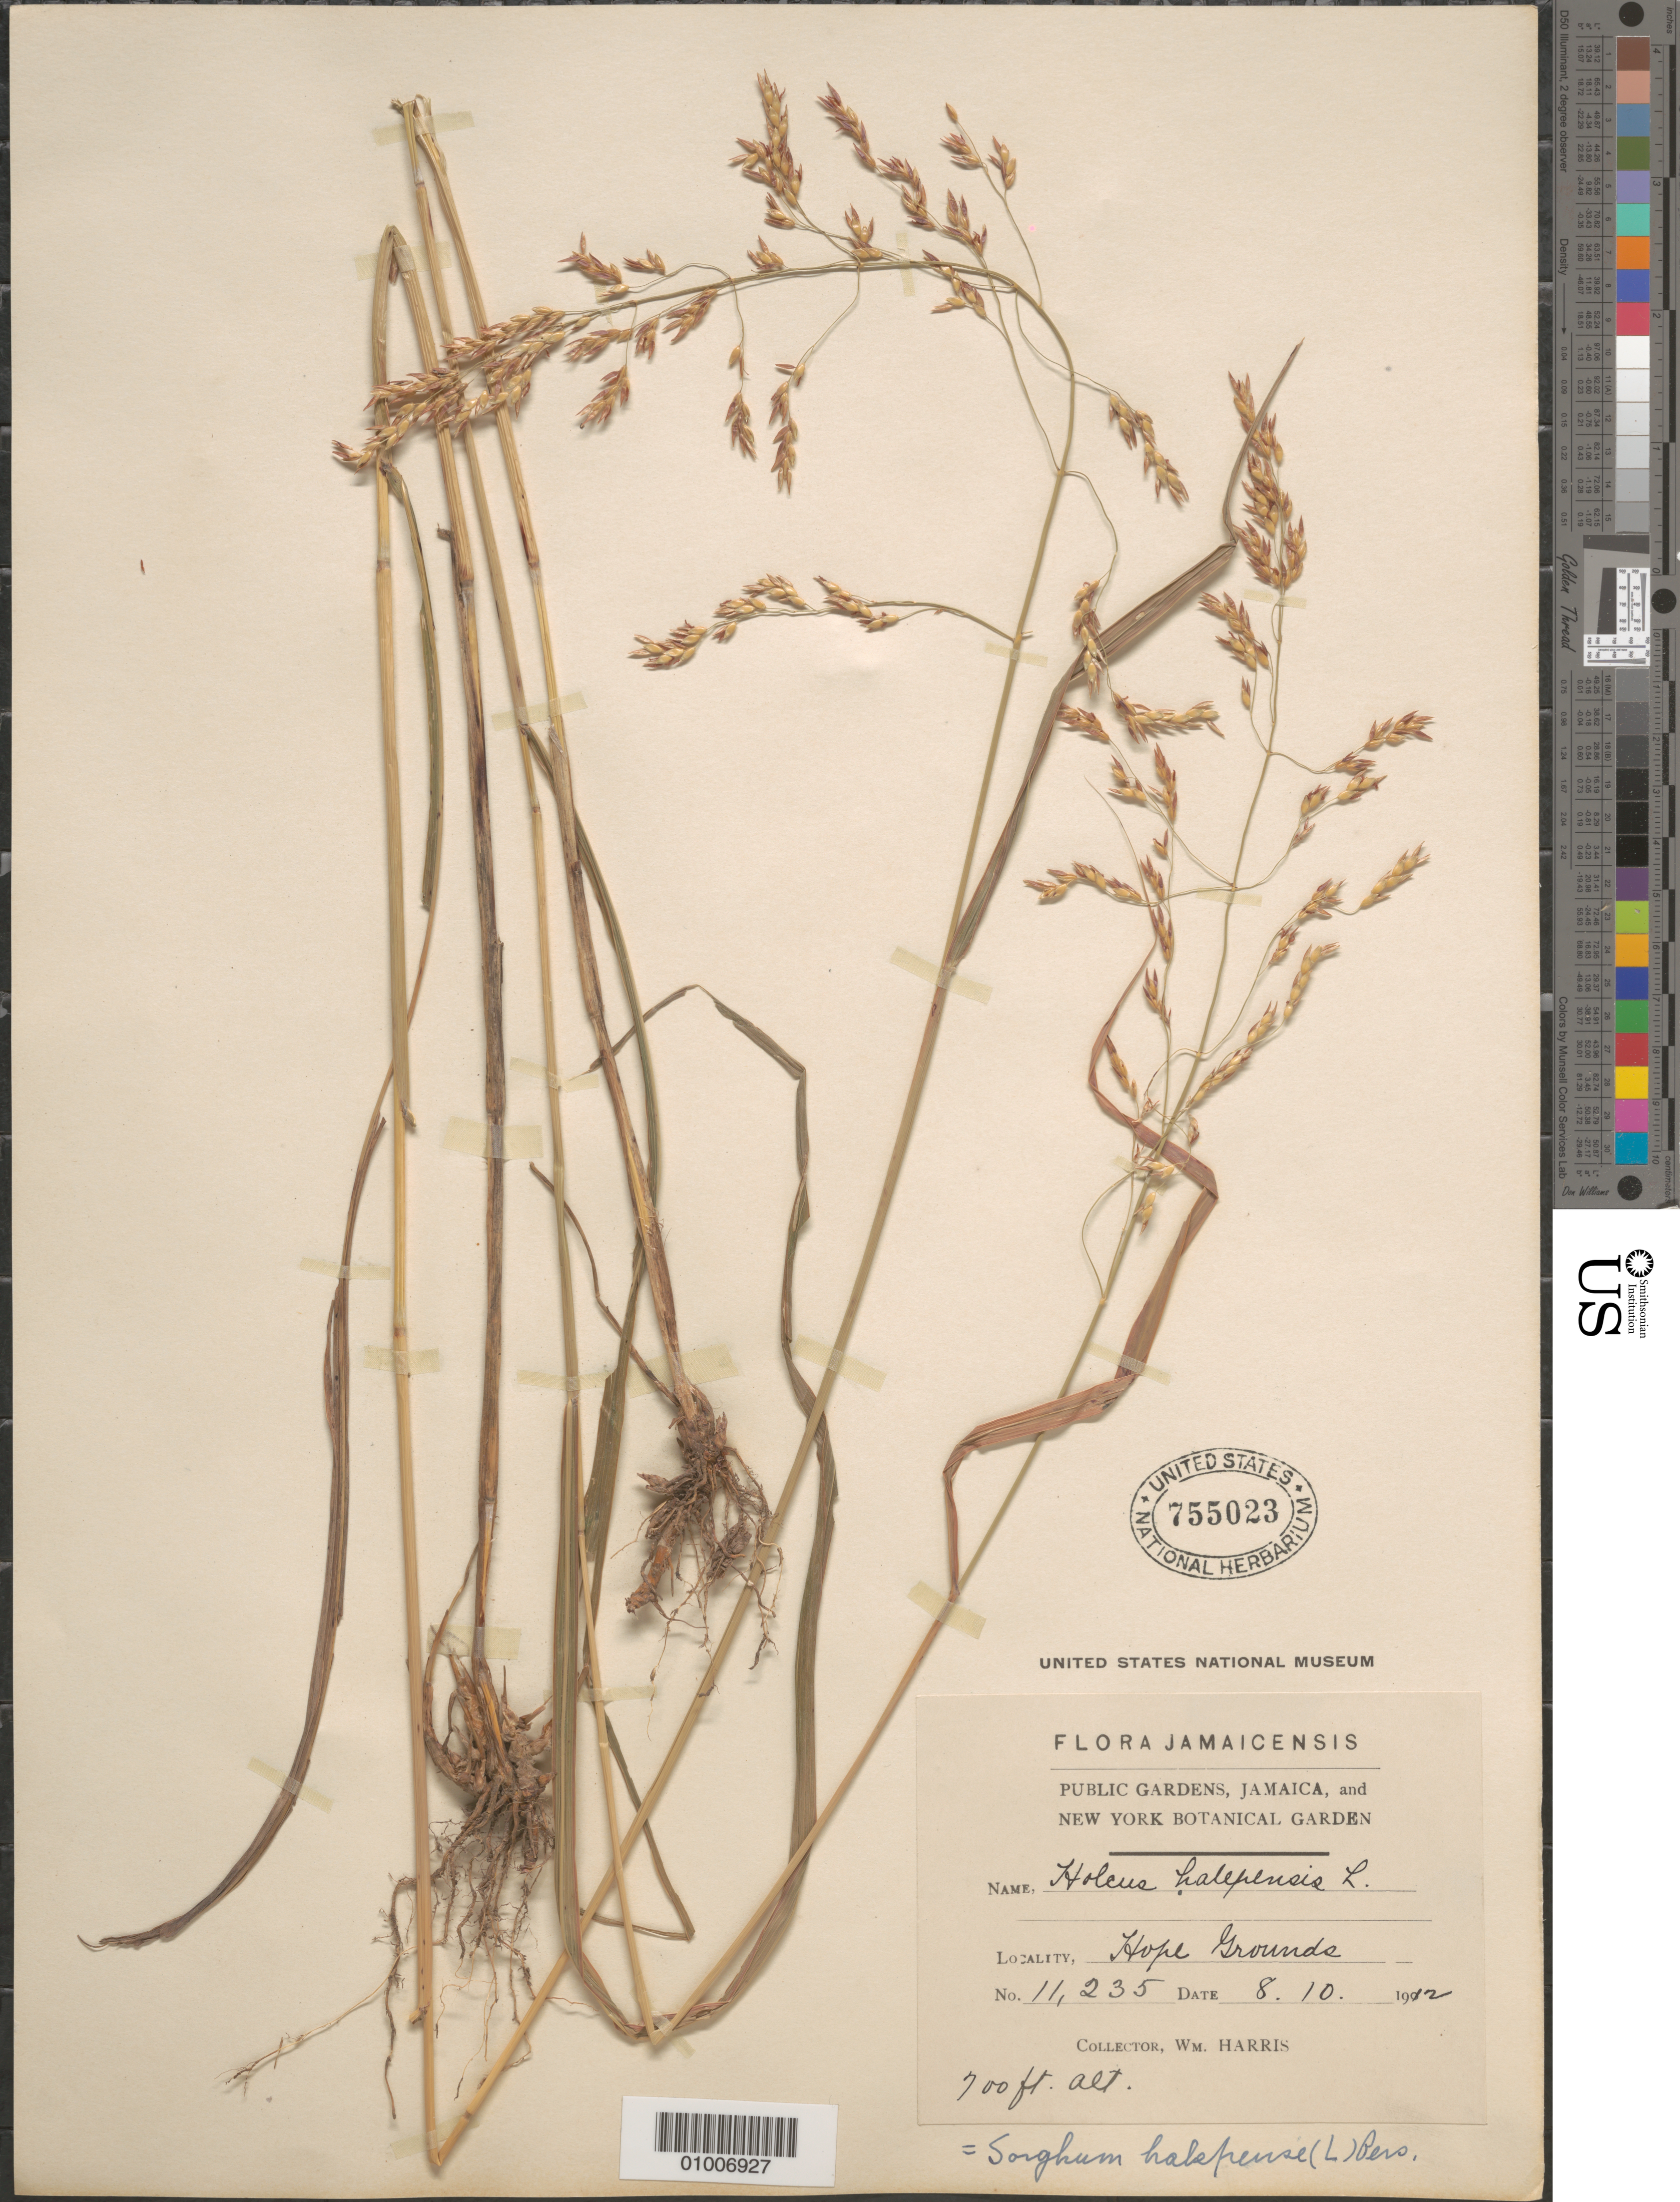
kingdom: Plantae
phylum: Tracheophyta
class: Liliopsida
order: Poales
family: Poaceae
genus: Sorghum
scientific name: Sorghum halepense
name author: (L.) Pers.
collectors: W. Harris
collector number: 11235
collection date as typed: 08 Oct 1912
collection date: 1912-10-08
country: Jamaica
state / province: Kingston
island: Jamaica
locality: Hope Grounds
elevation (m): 213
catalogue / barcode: US 755023